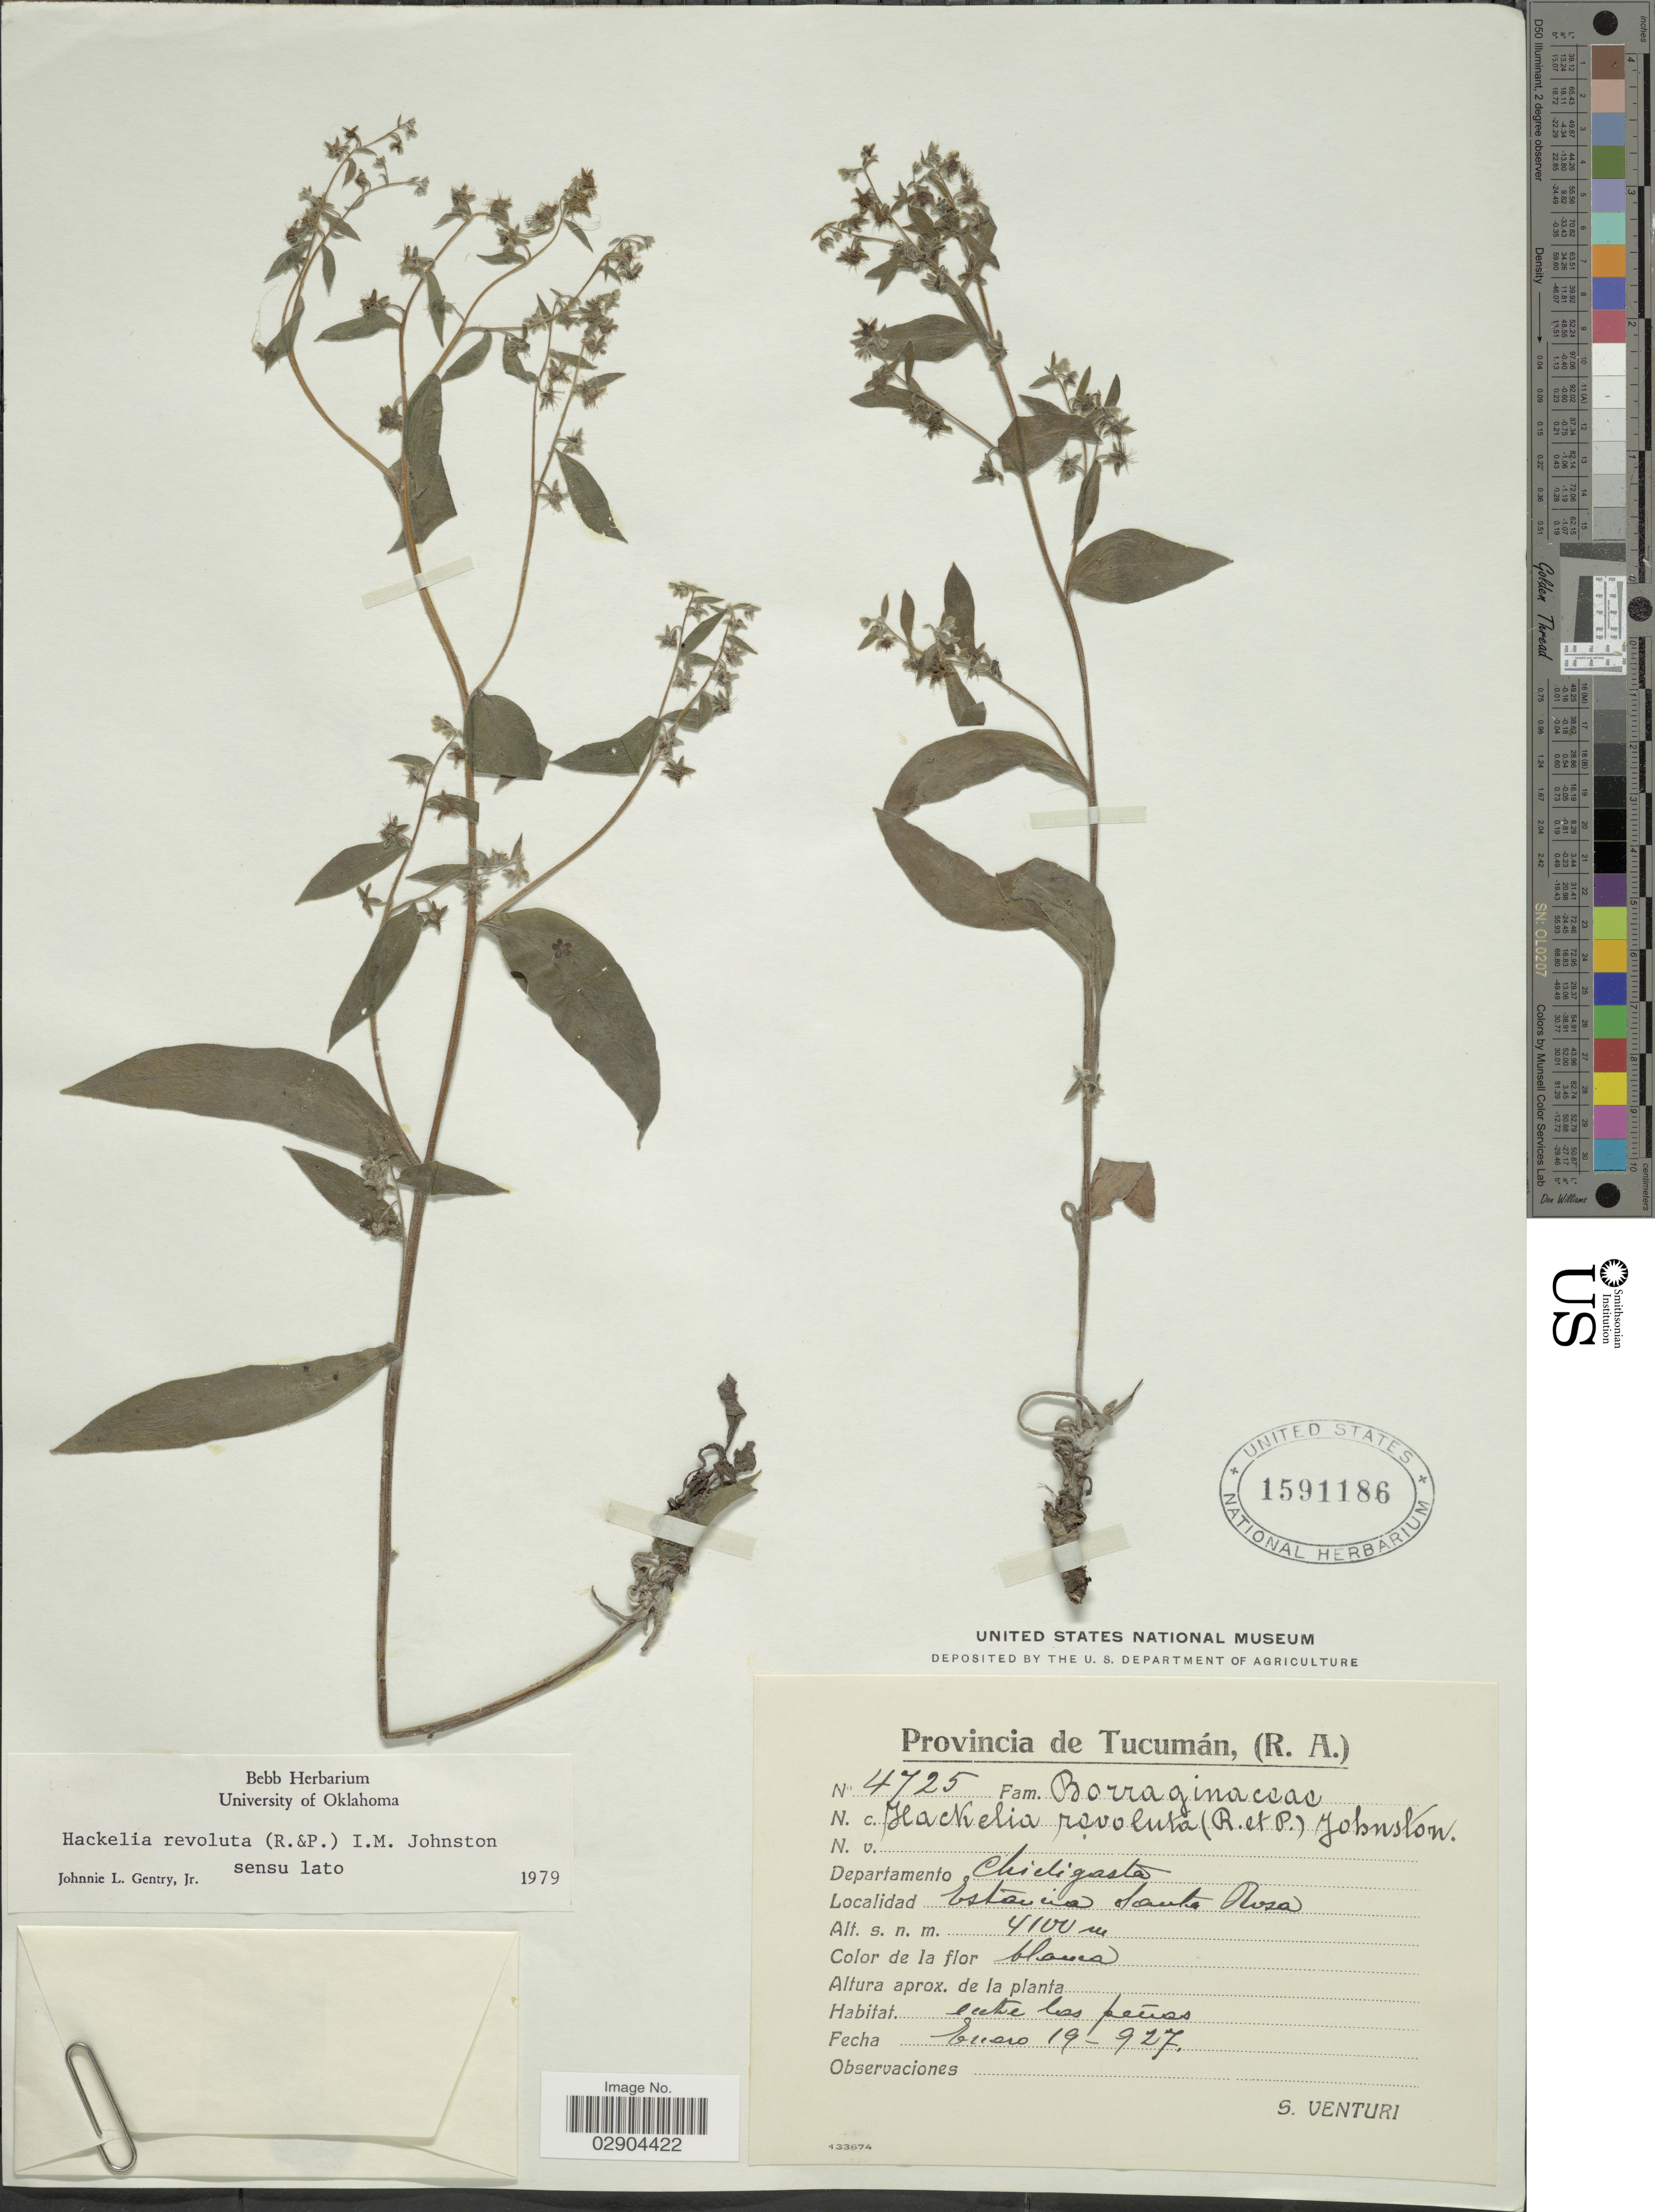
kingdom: Plantae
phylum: Tracheophyta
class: Magnoliopsida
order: Boraginales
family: Boraginaceae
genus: Hackelia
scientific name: Hackelia revoluta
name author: (Ruiz & Pav.) I.M. Johnst.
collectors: S. Venturi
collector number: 4725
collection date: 1927-01-19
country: Argentina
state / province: Tucuman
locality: Provincia de Tucumán, (R.A.). Departamento Chichigasta. Estancia Santa Rosa.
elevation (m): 4100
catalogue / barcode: US 1591186